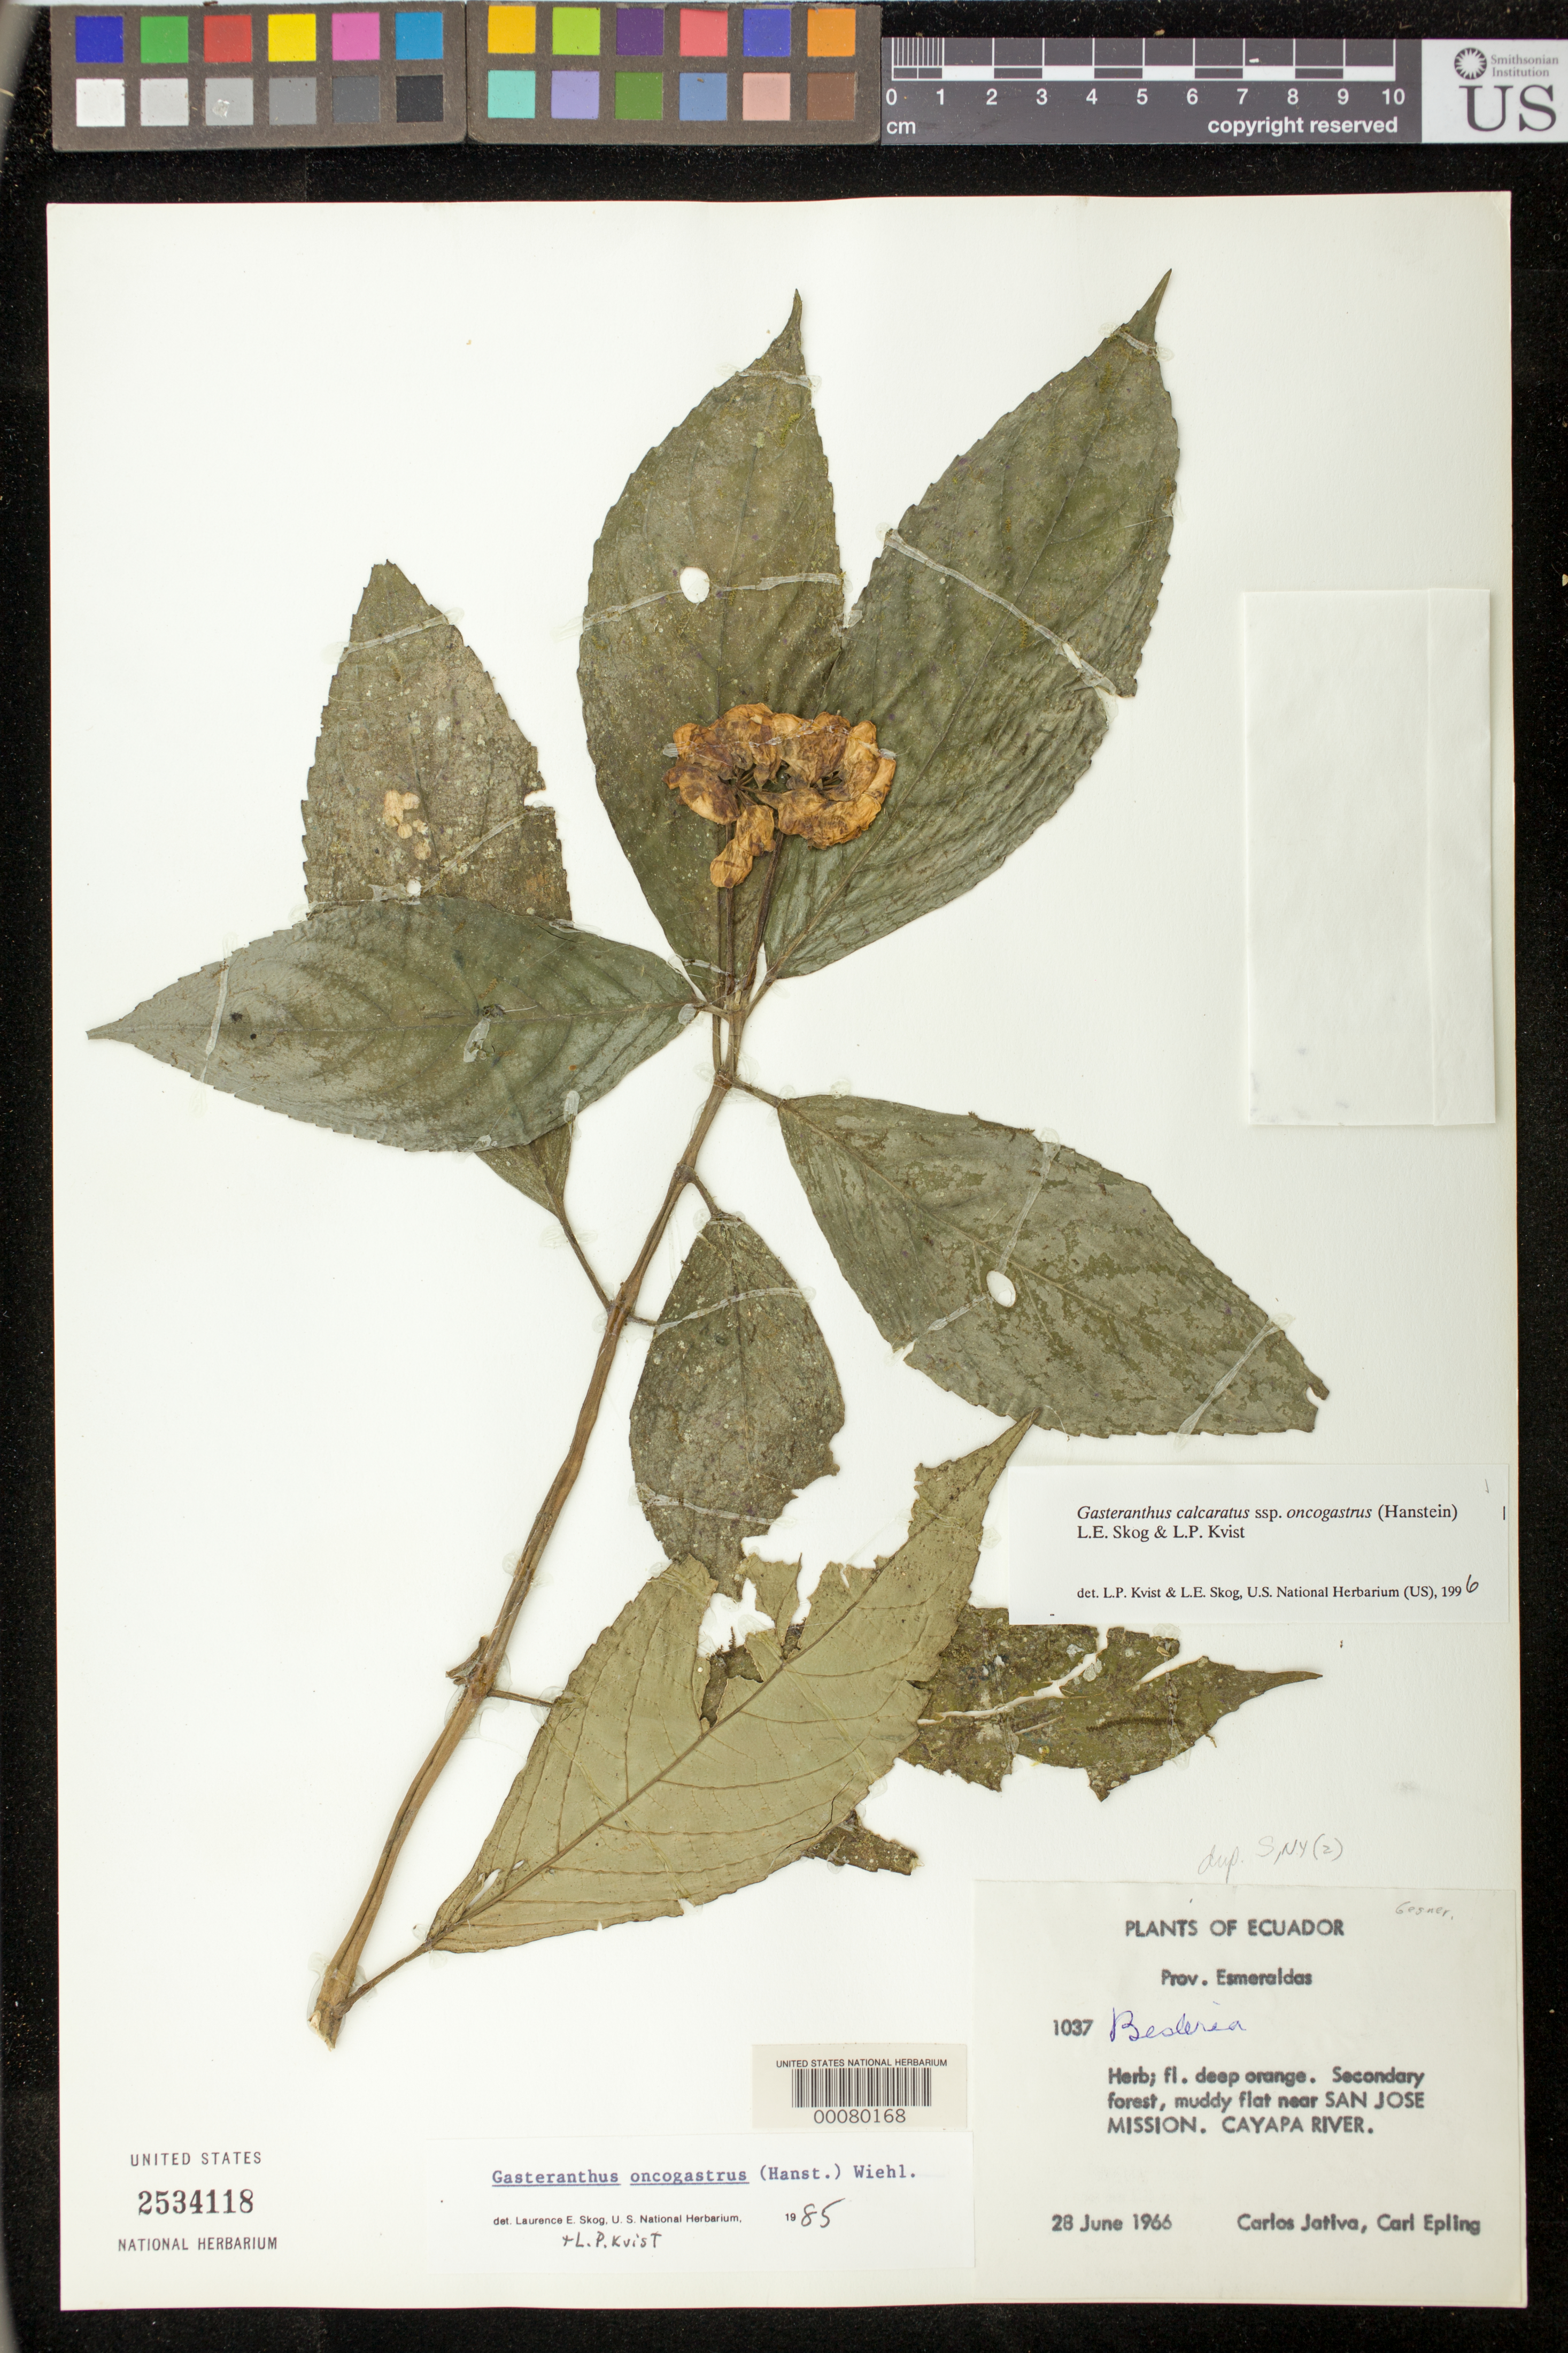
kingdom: Plantae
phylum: Tracheophyta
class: Magnoliopsida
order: Lamiales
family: Gesneriaceae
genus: Sinningia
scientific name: Sinningia incarnata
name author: (Aubl.) D.L. Denham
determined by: Skog, Laurence E.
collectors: C. D. Játiva & C. C. Epling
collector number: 1037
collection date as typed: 28 Jun 1966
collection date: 1966-06-28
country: Ecuador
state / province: Esmeraldas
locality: Near San Jose Mission, Cayapa River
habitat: Secondary forest; muddy flat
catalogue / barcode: US 2534118